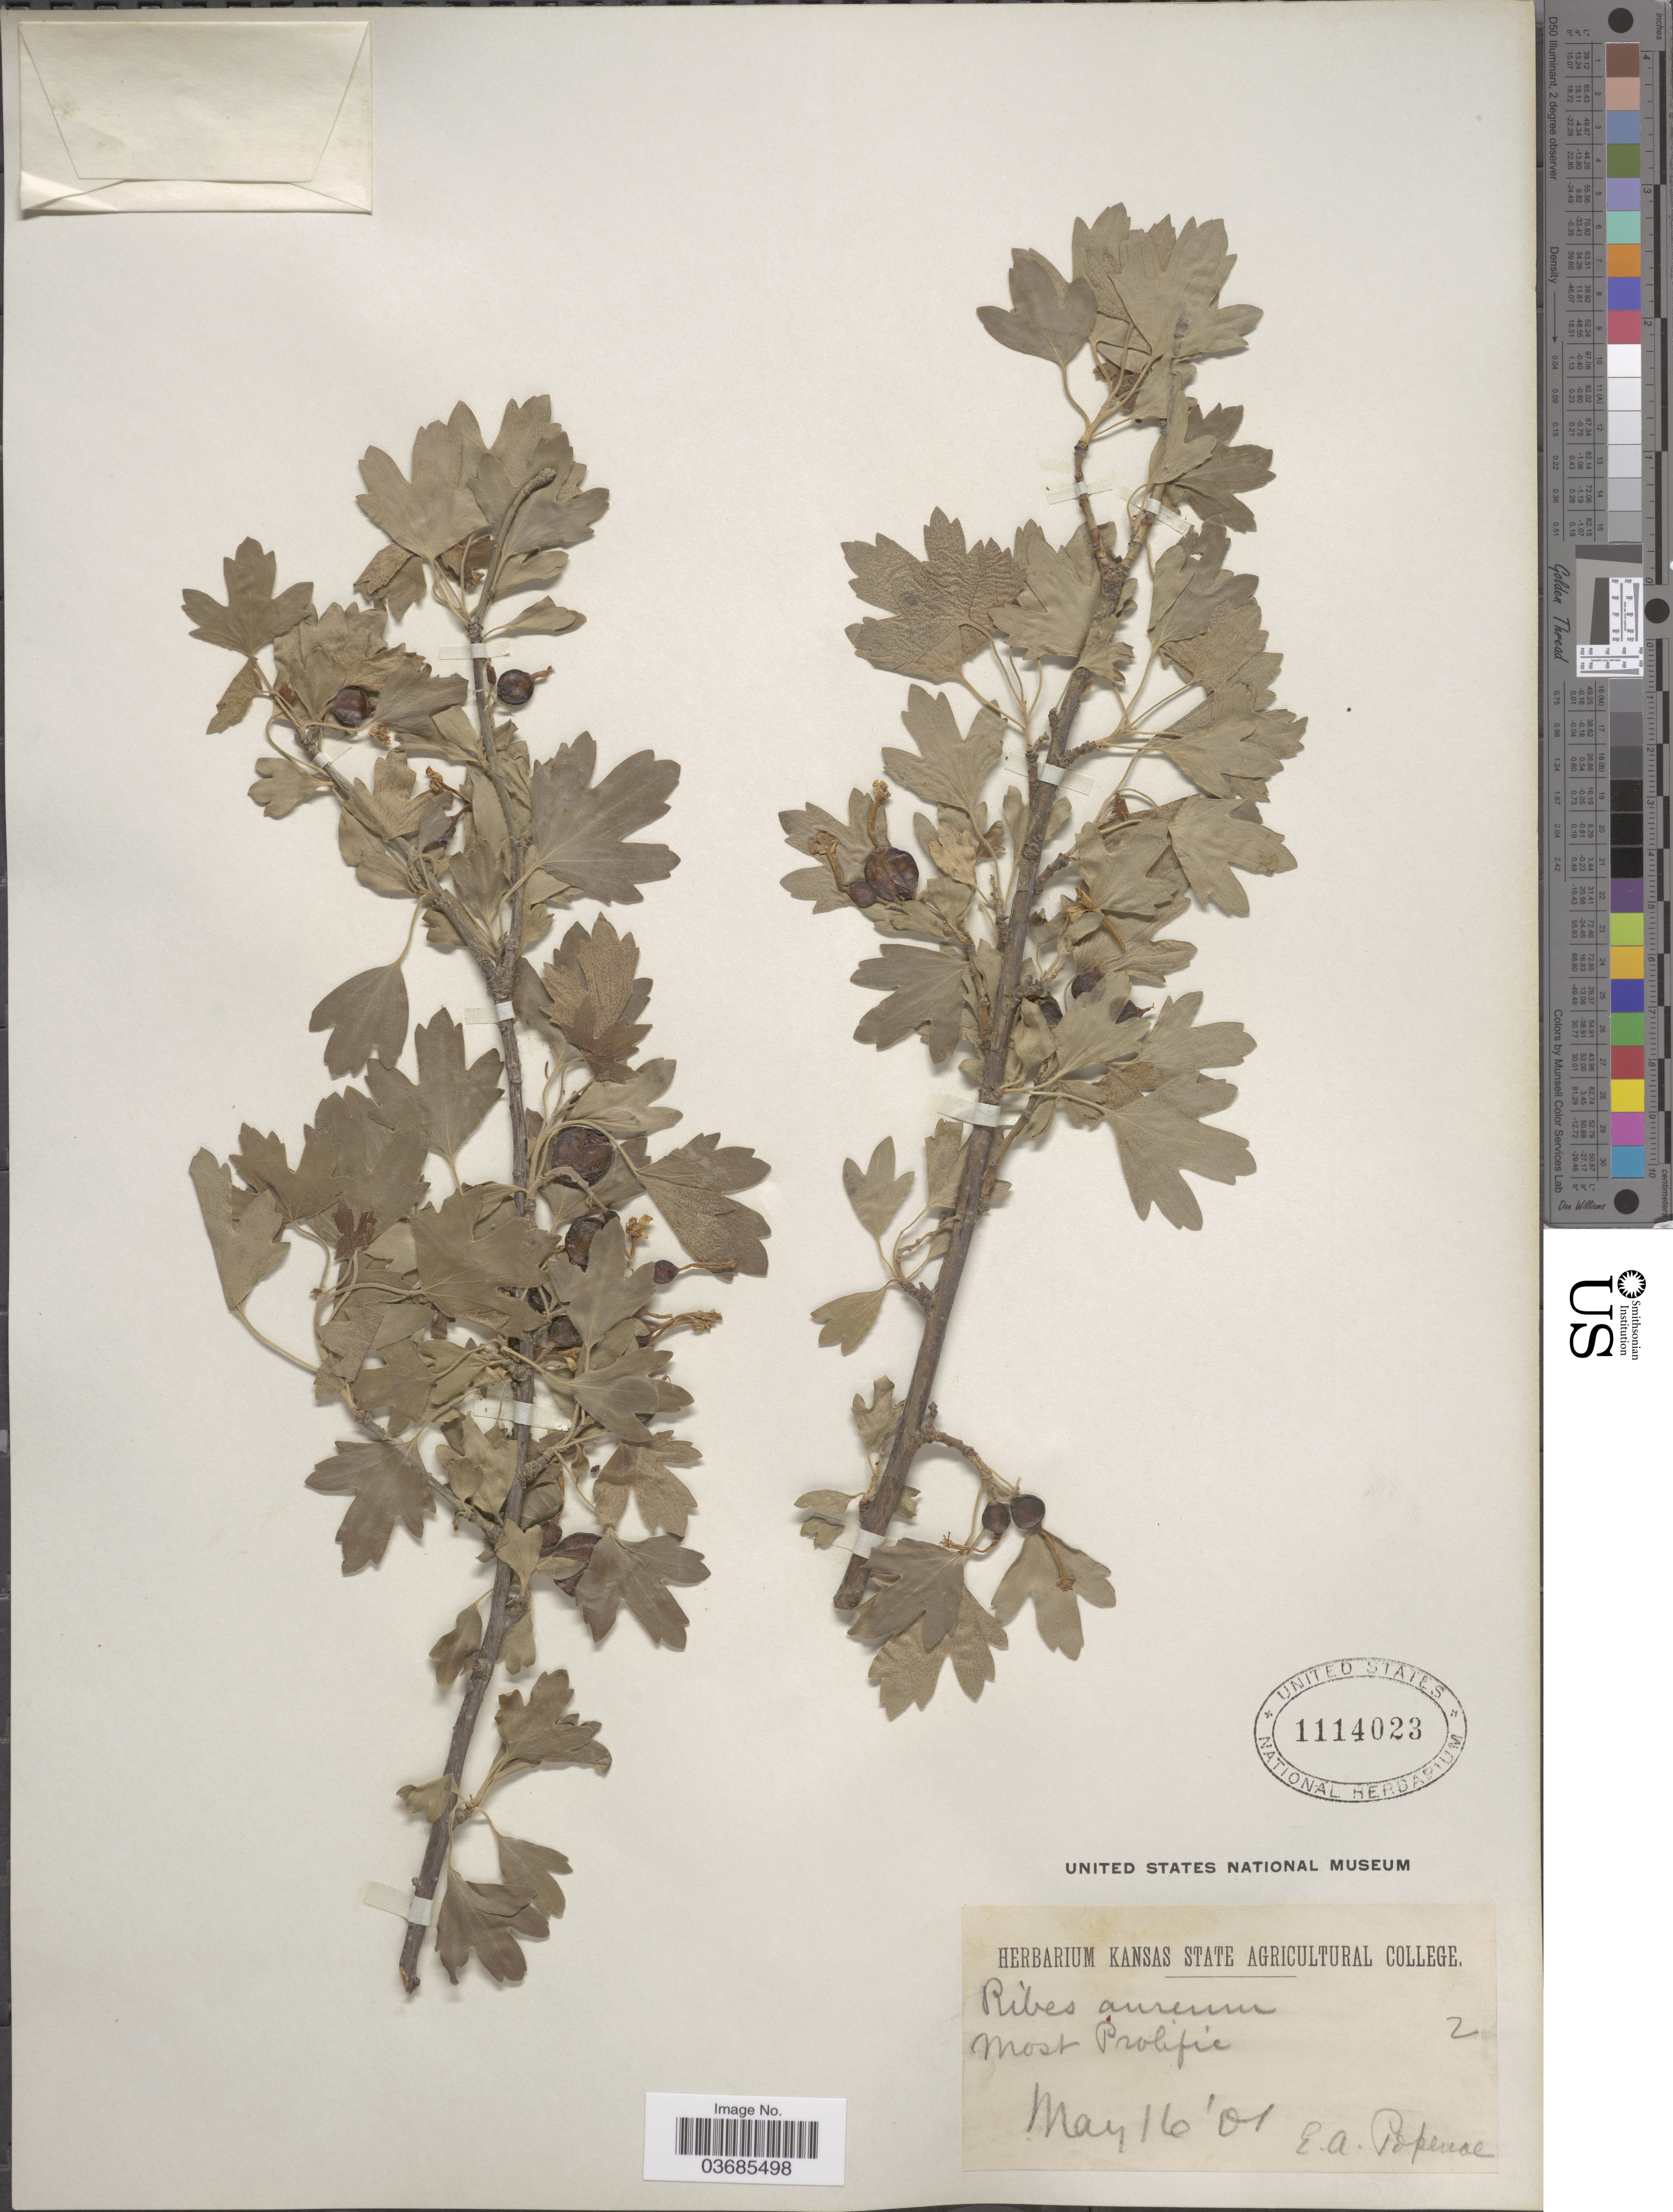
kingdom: Plantae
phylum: Tracheophyta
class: Magnoliopsida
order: Saxifragales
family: Grossulariaceae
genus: Ribes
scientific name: Ribes aureum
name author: Pursh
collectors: E. A. Popenoe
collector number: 2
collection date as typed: Transcribed d/m/y: 16/5/1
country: United States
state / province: Kansas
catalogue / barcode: US 1114023